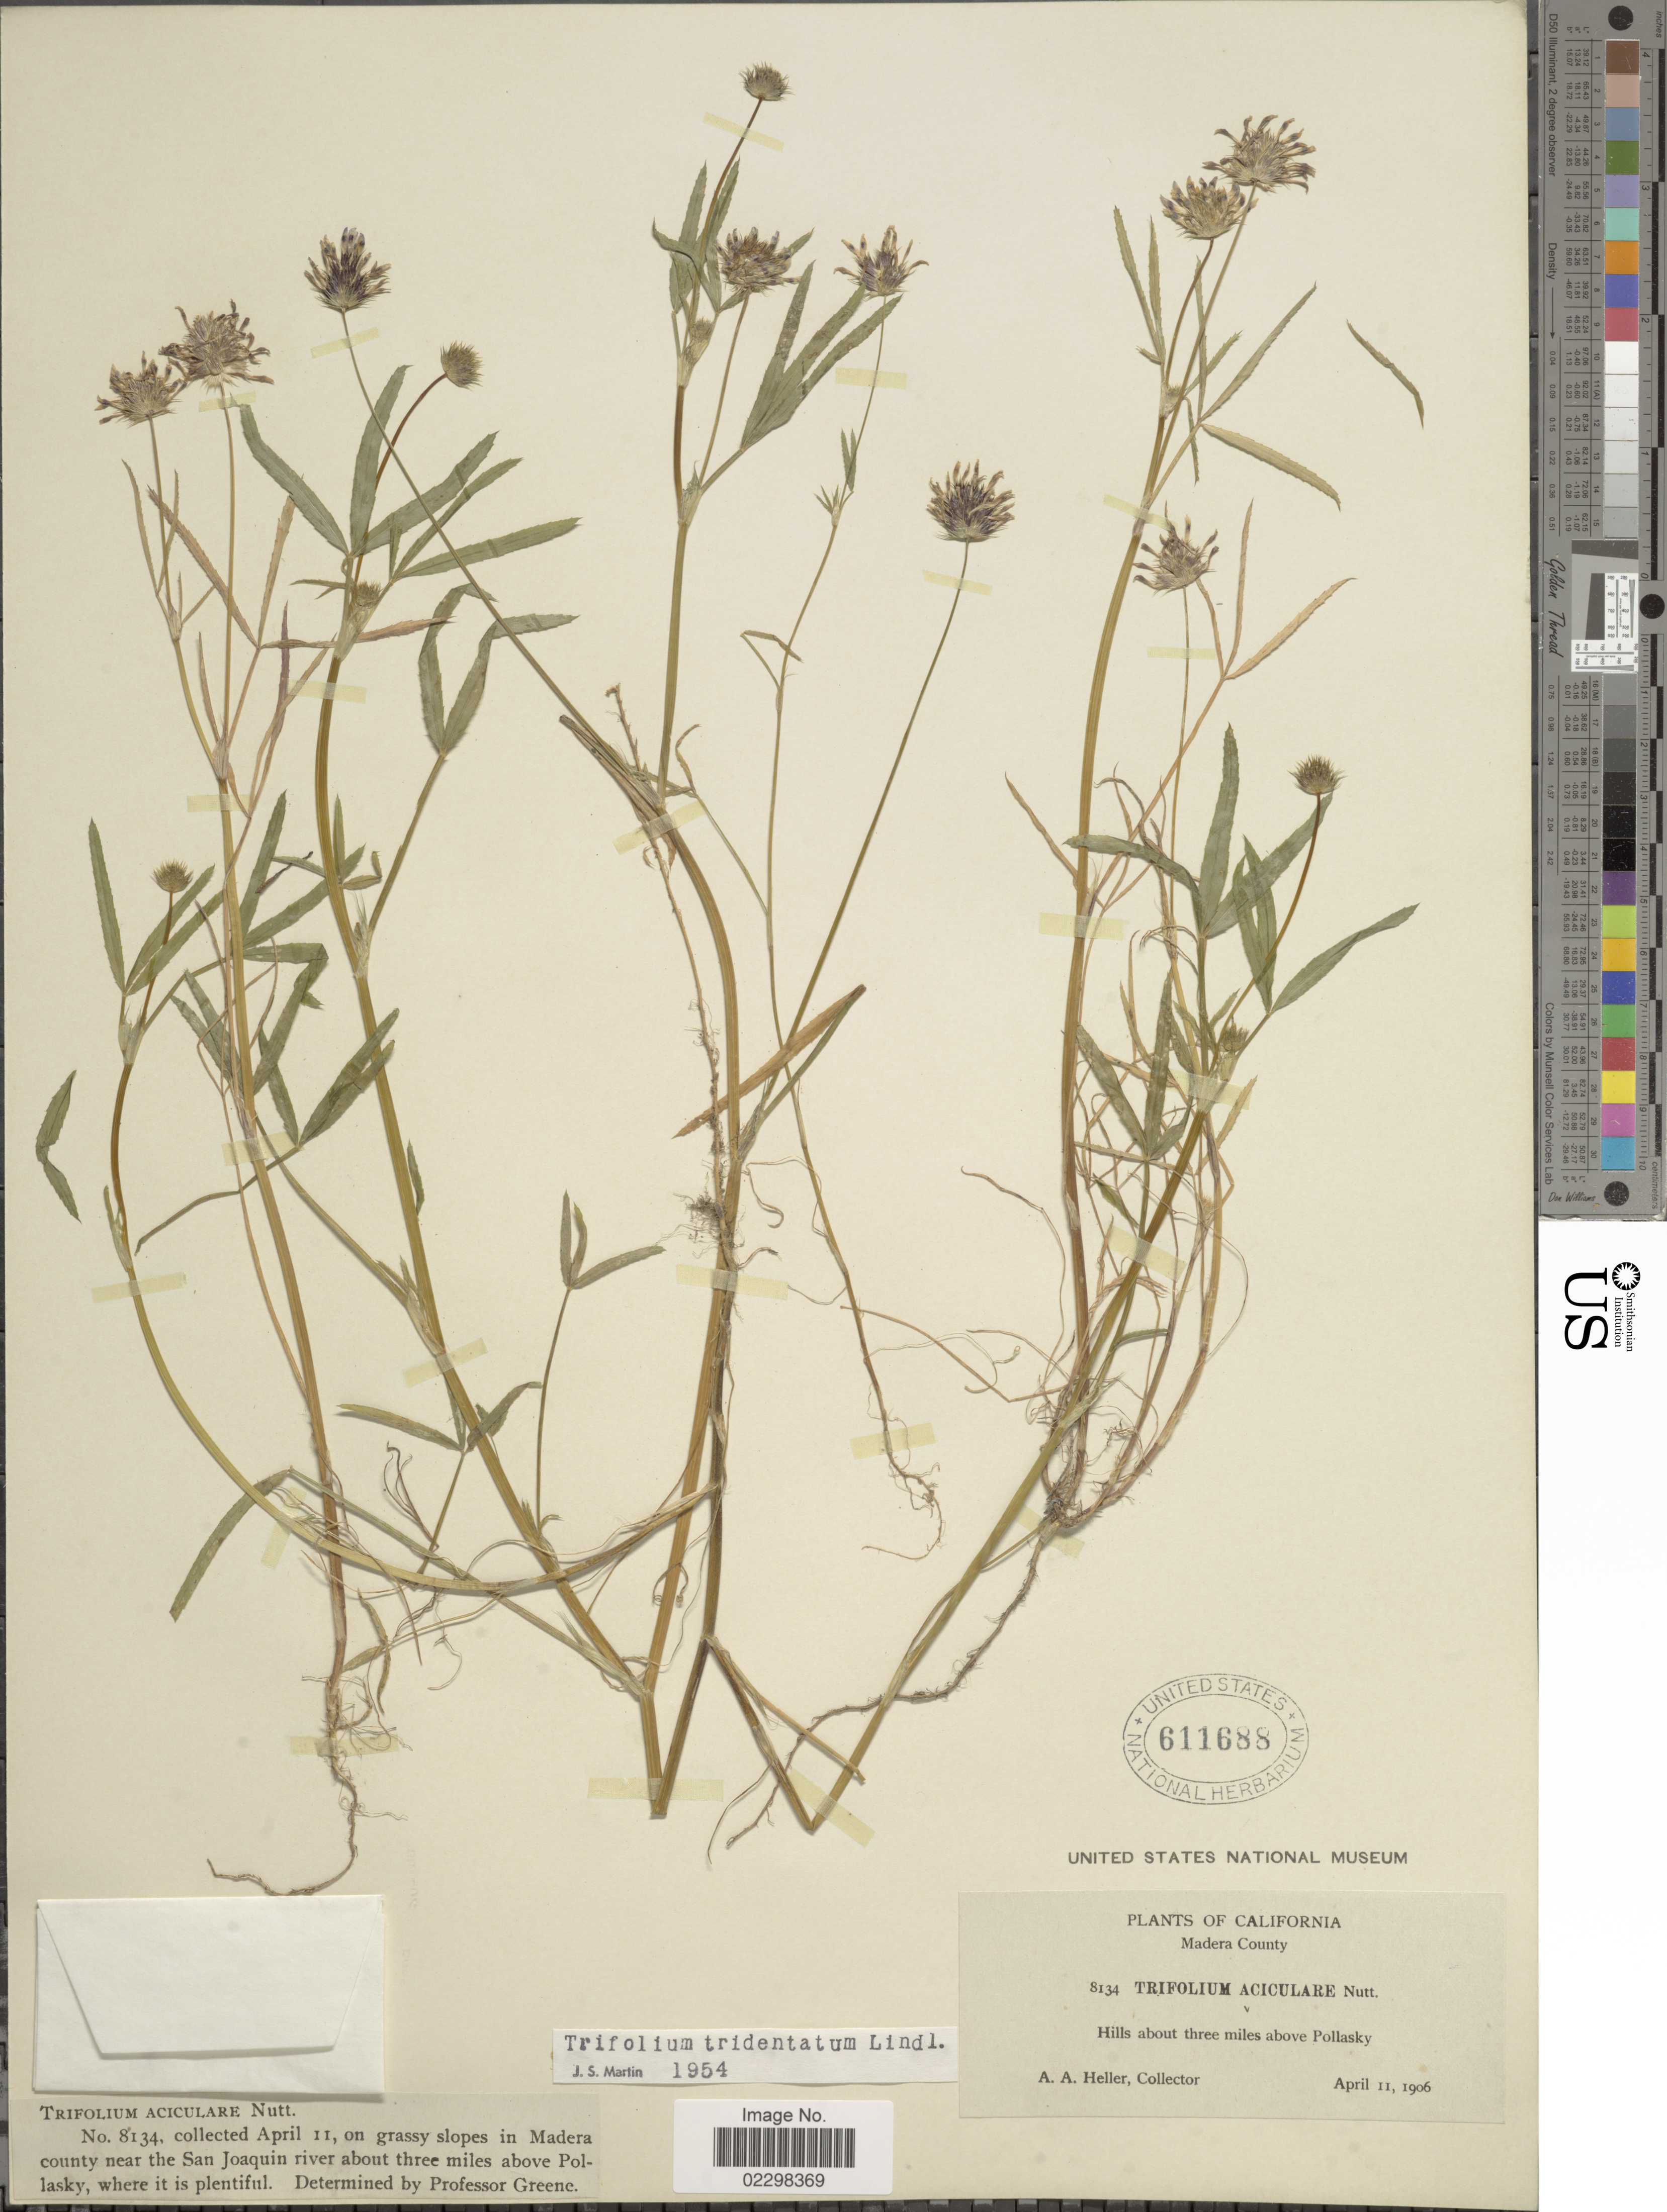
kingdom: Plantae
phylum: Tracheophyta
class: Magnoliopsida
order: Fabales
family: Fabaceae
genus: Trifolium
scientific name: Trifolium tridentatum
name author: Lindl.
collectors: A. A. Heller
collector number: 8134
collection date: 1906-04-11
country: United States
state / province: California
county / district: Madera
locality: California. Hills about three miles above Pollasky. Madera County.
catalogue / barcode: US 611688